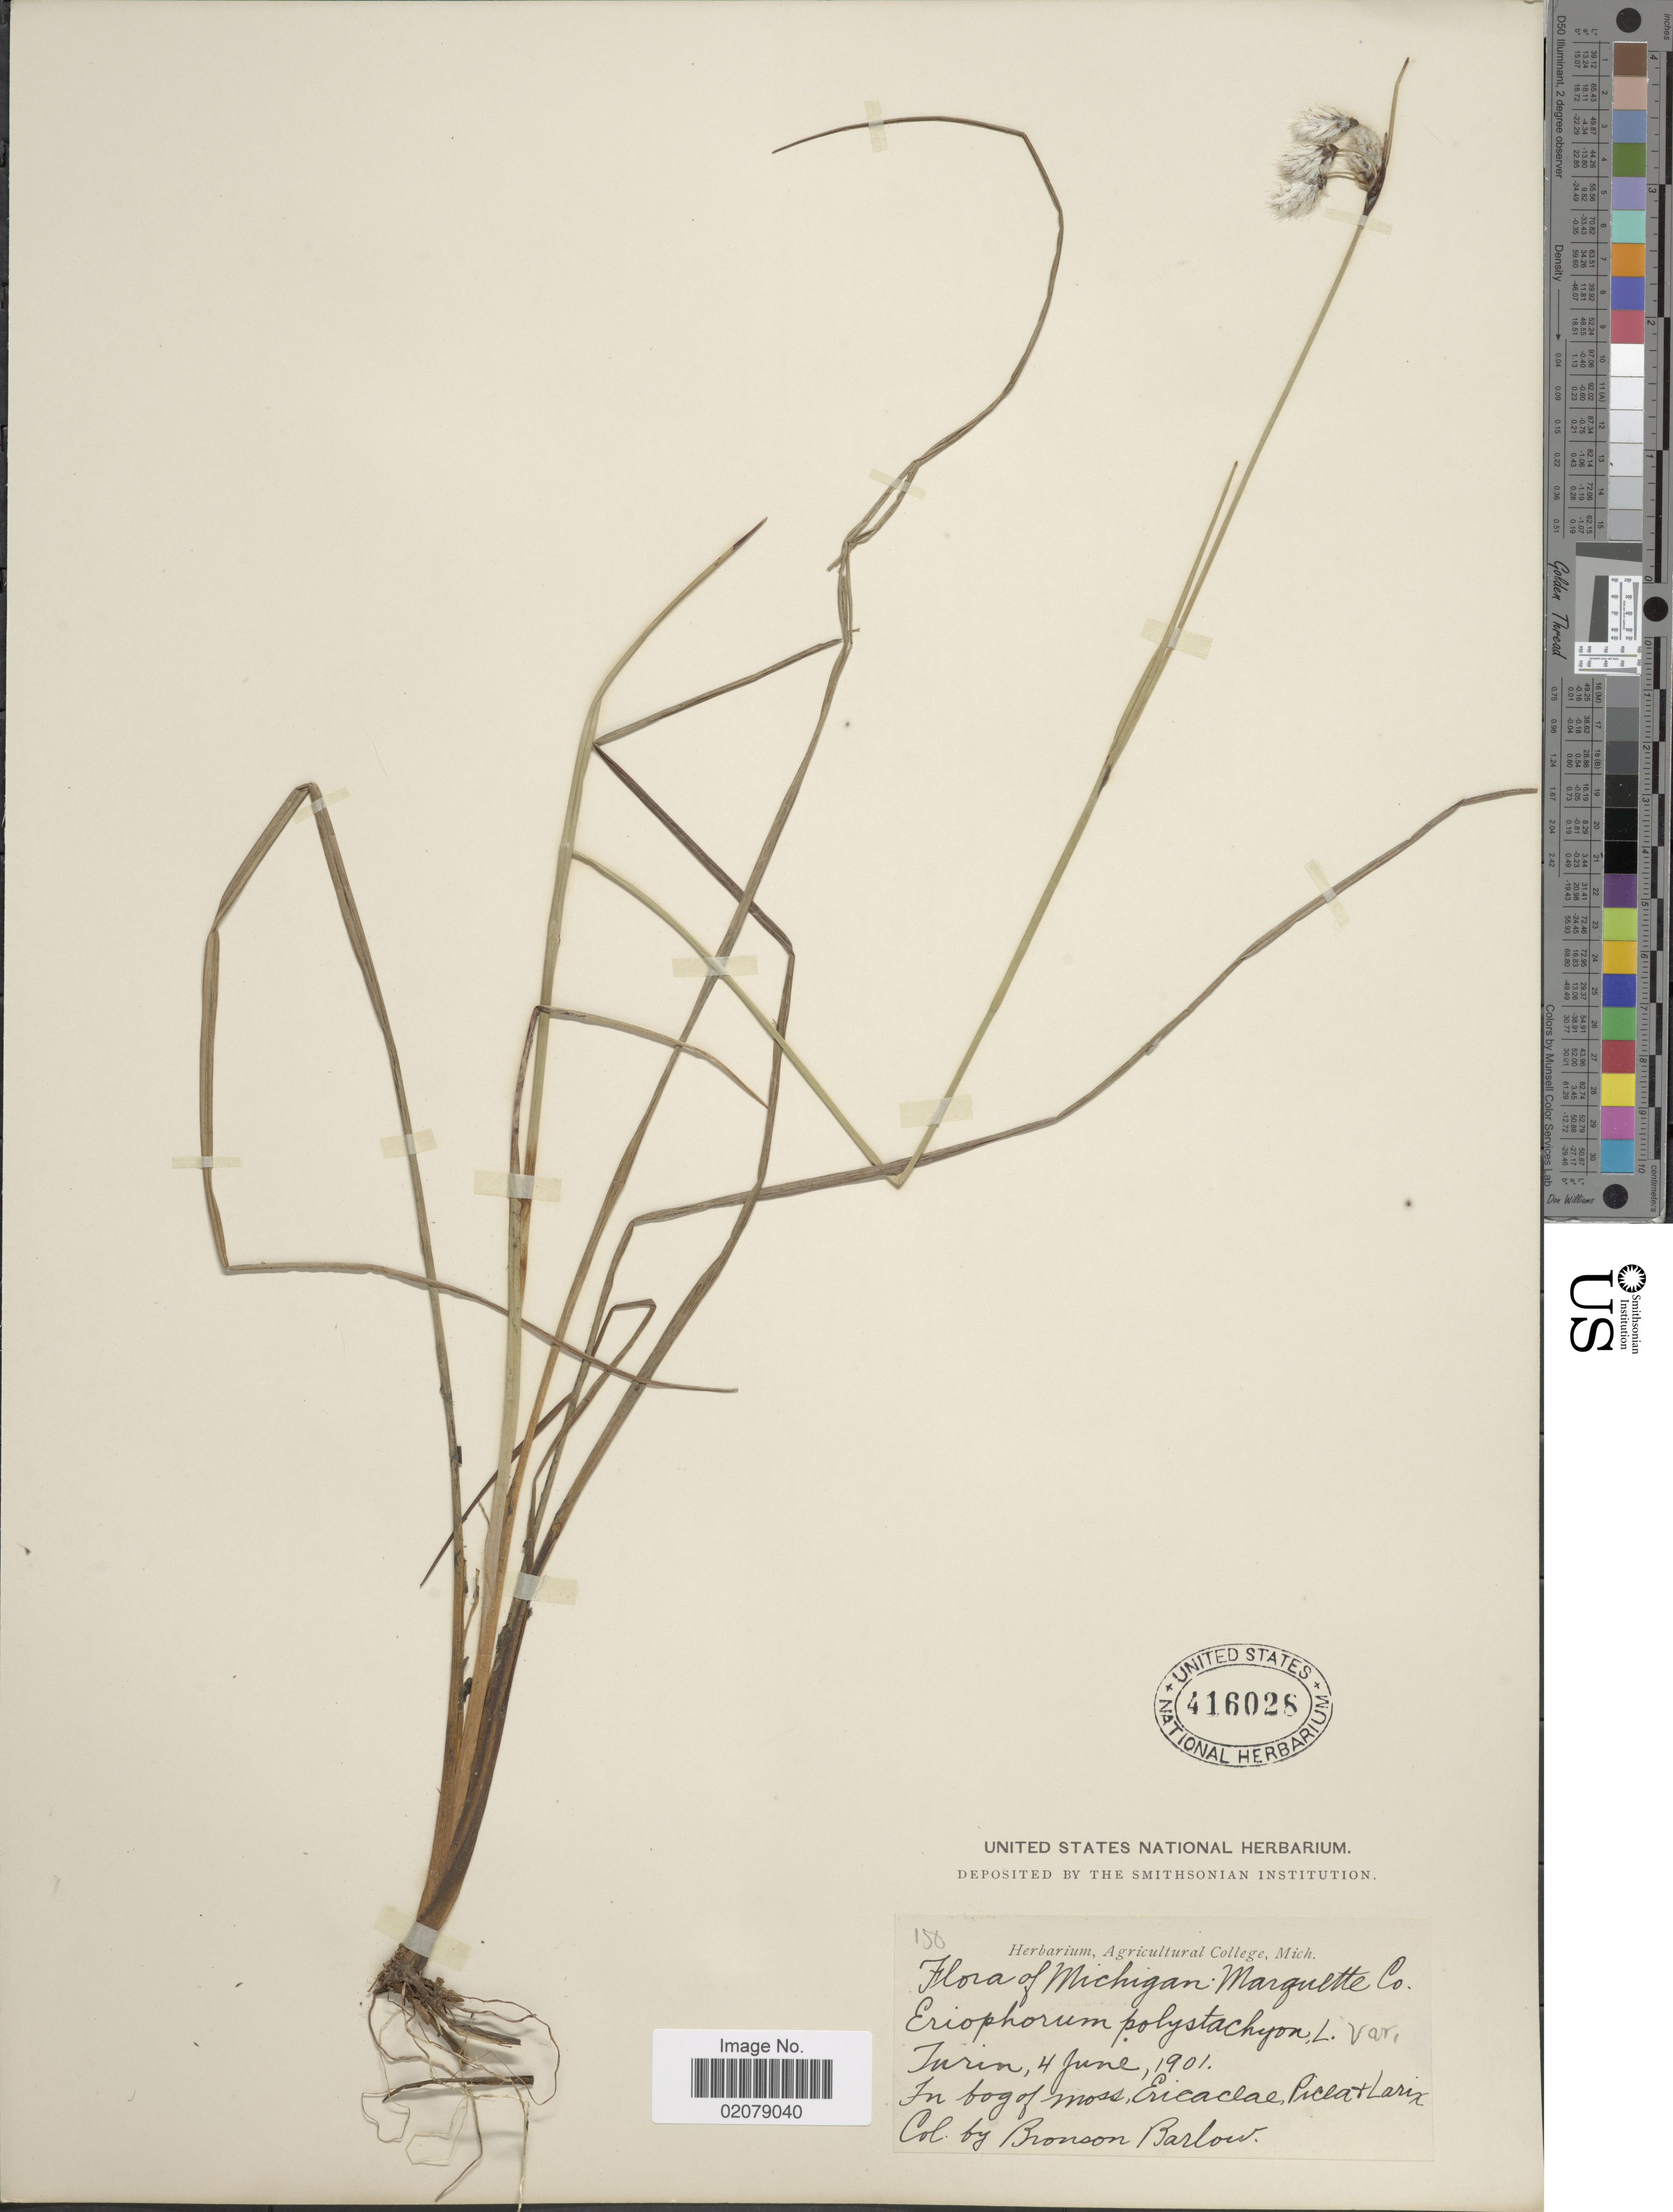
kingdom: Plantae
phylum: Tracheophyta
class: Liliopsida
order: Poales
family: Cyperaceae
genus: Eriophorum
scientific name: Eriophorum viridicarinatum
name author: (Englem.) Fernald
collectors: Barlow, B.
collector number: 150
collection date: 1901-06-04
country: United States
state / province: Michigan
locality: Michigan, Turin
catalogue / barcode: US 416028